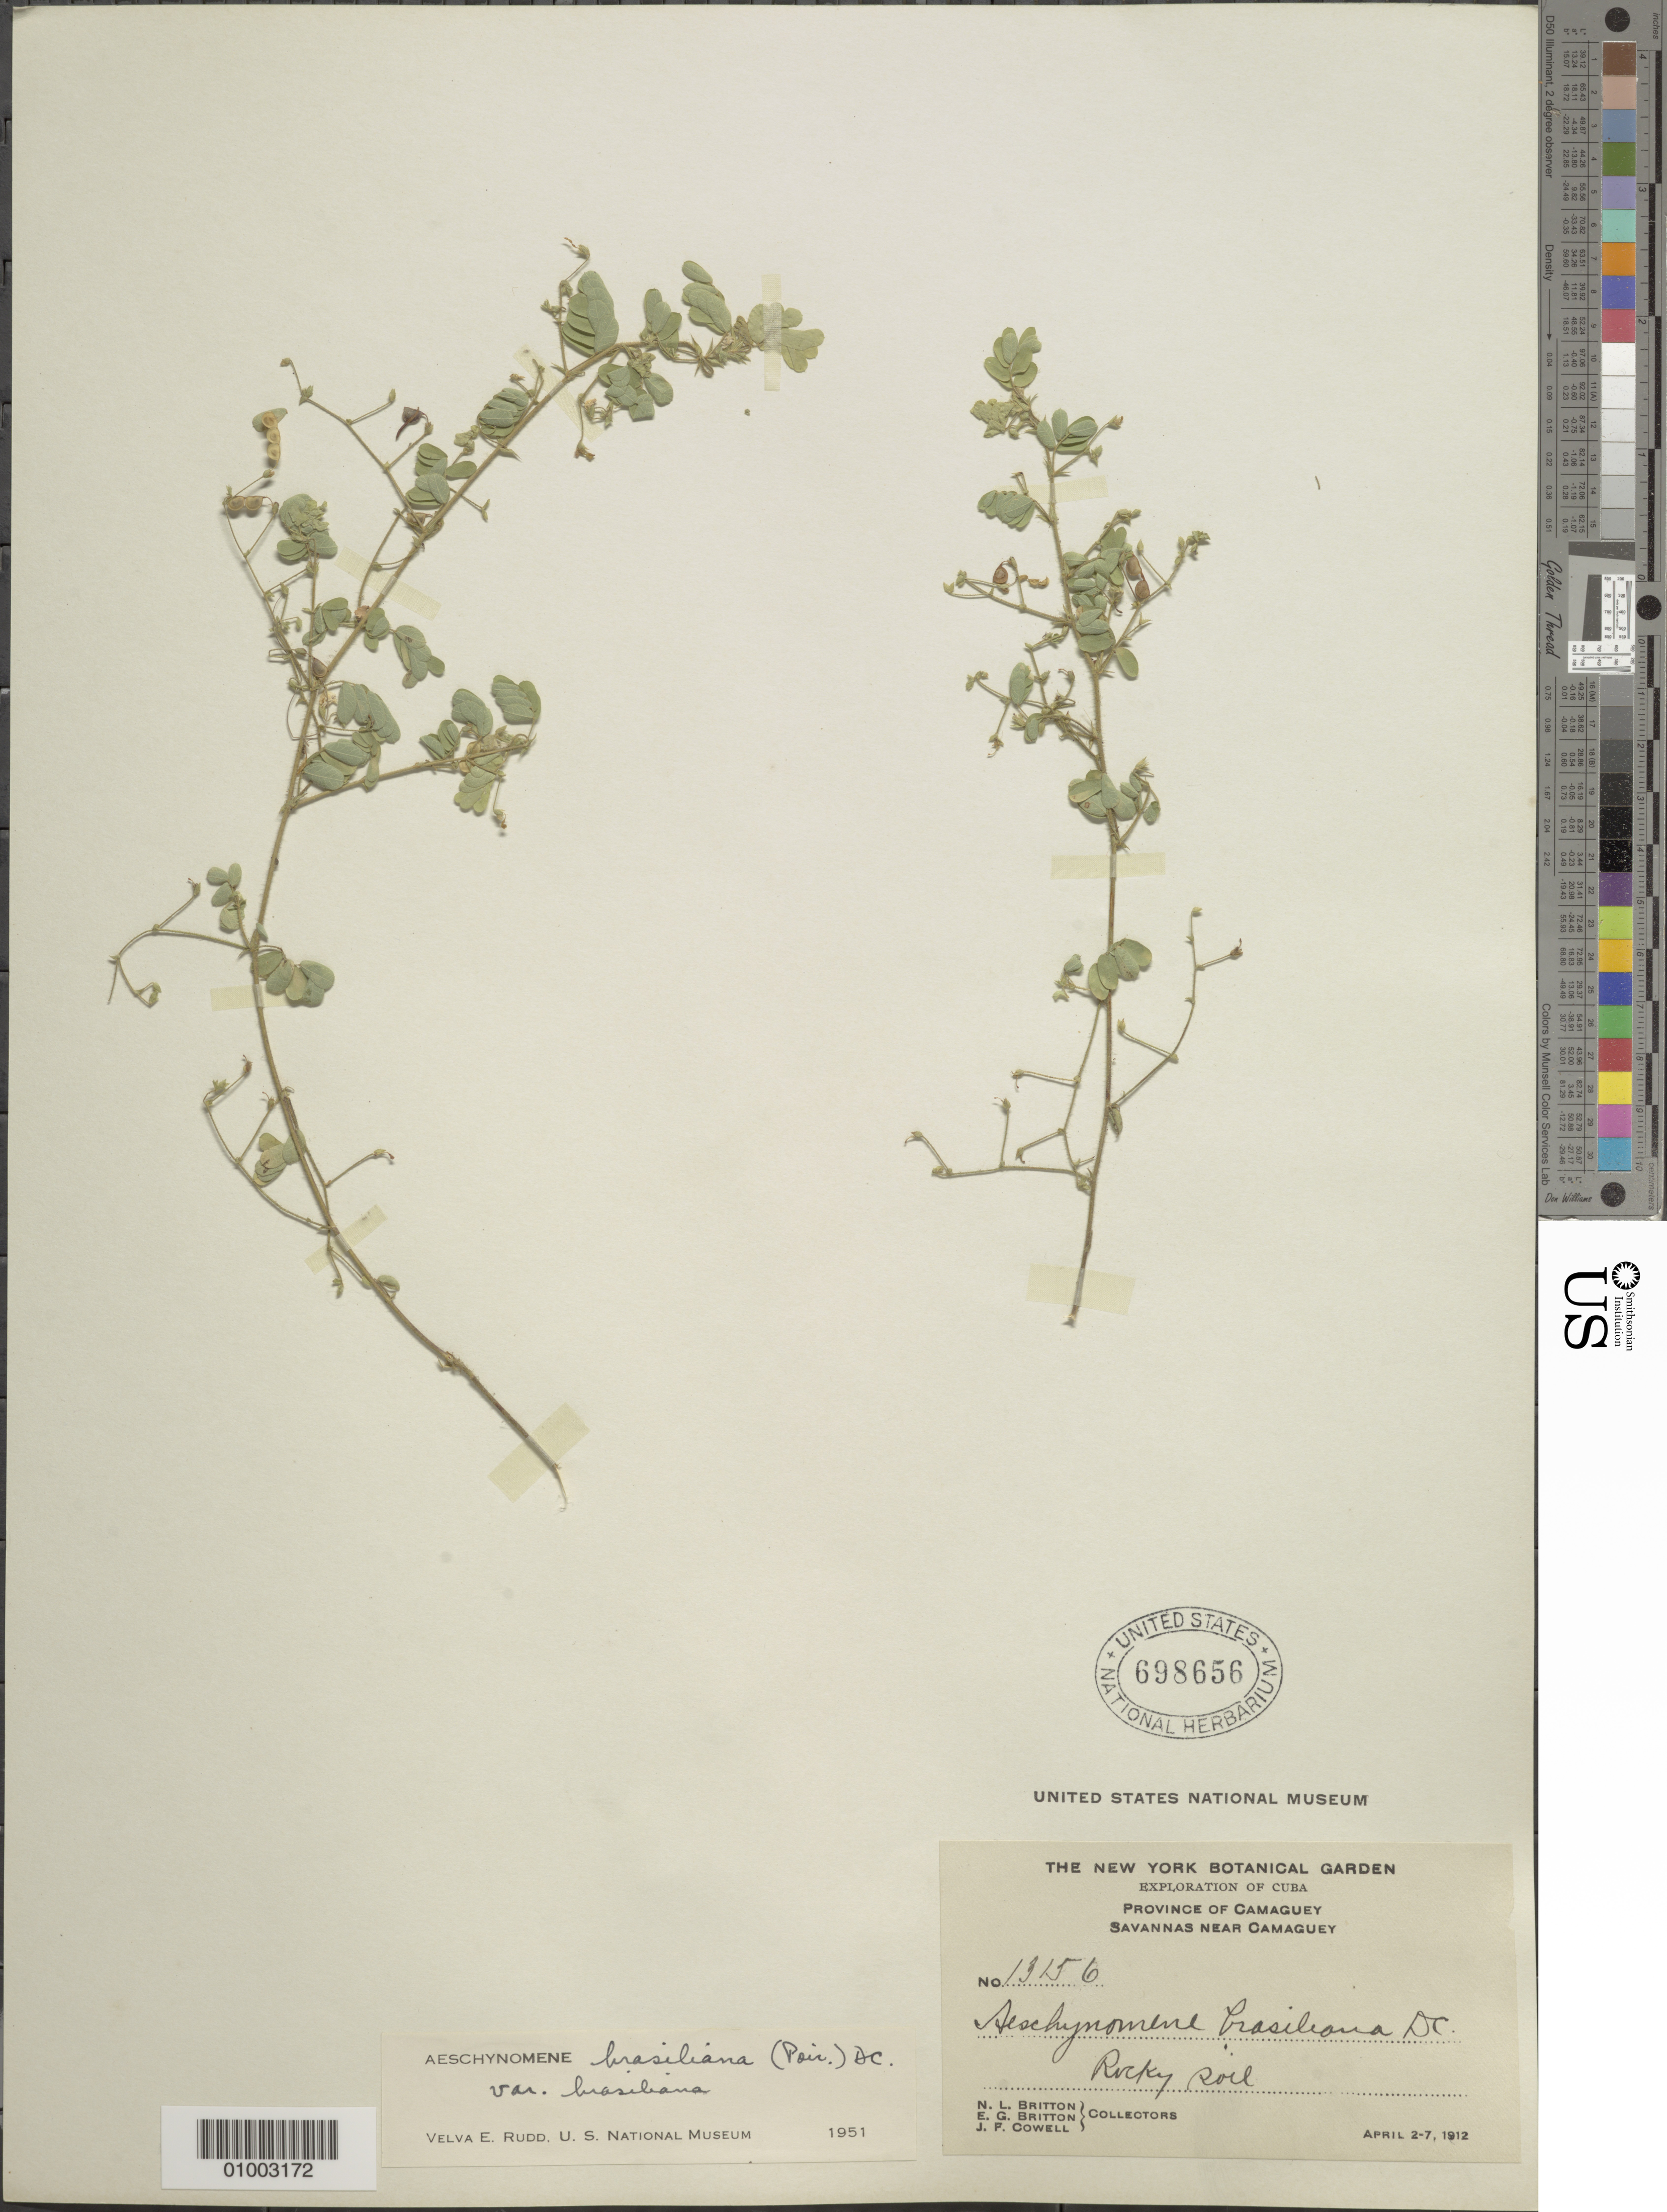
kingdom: Plantae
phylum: Tracheophyta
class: Magnoliopsida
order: Fabales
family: Fabaceae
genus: Aeschynomene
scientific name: Aeschynomene brasiliana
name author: (Poir.) DC.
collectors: E. G. Britton, N. Britton & J. F. Cowell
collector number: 13156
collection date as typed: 02 Apr 1912 to 07 Apr 1912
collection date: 1912-04-02/1912-04-07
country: Cuba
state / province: Camagüey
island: Cuba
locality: Rocky soil, Savannas near Camaguey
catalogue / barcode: US 698656